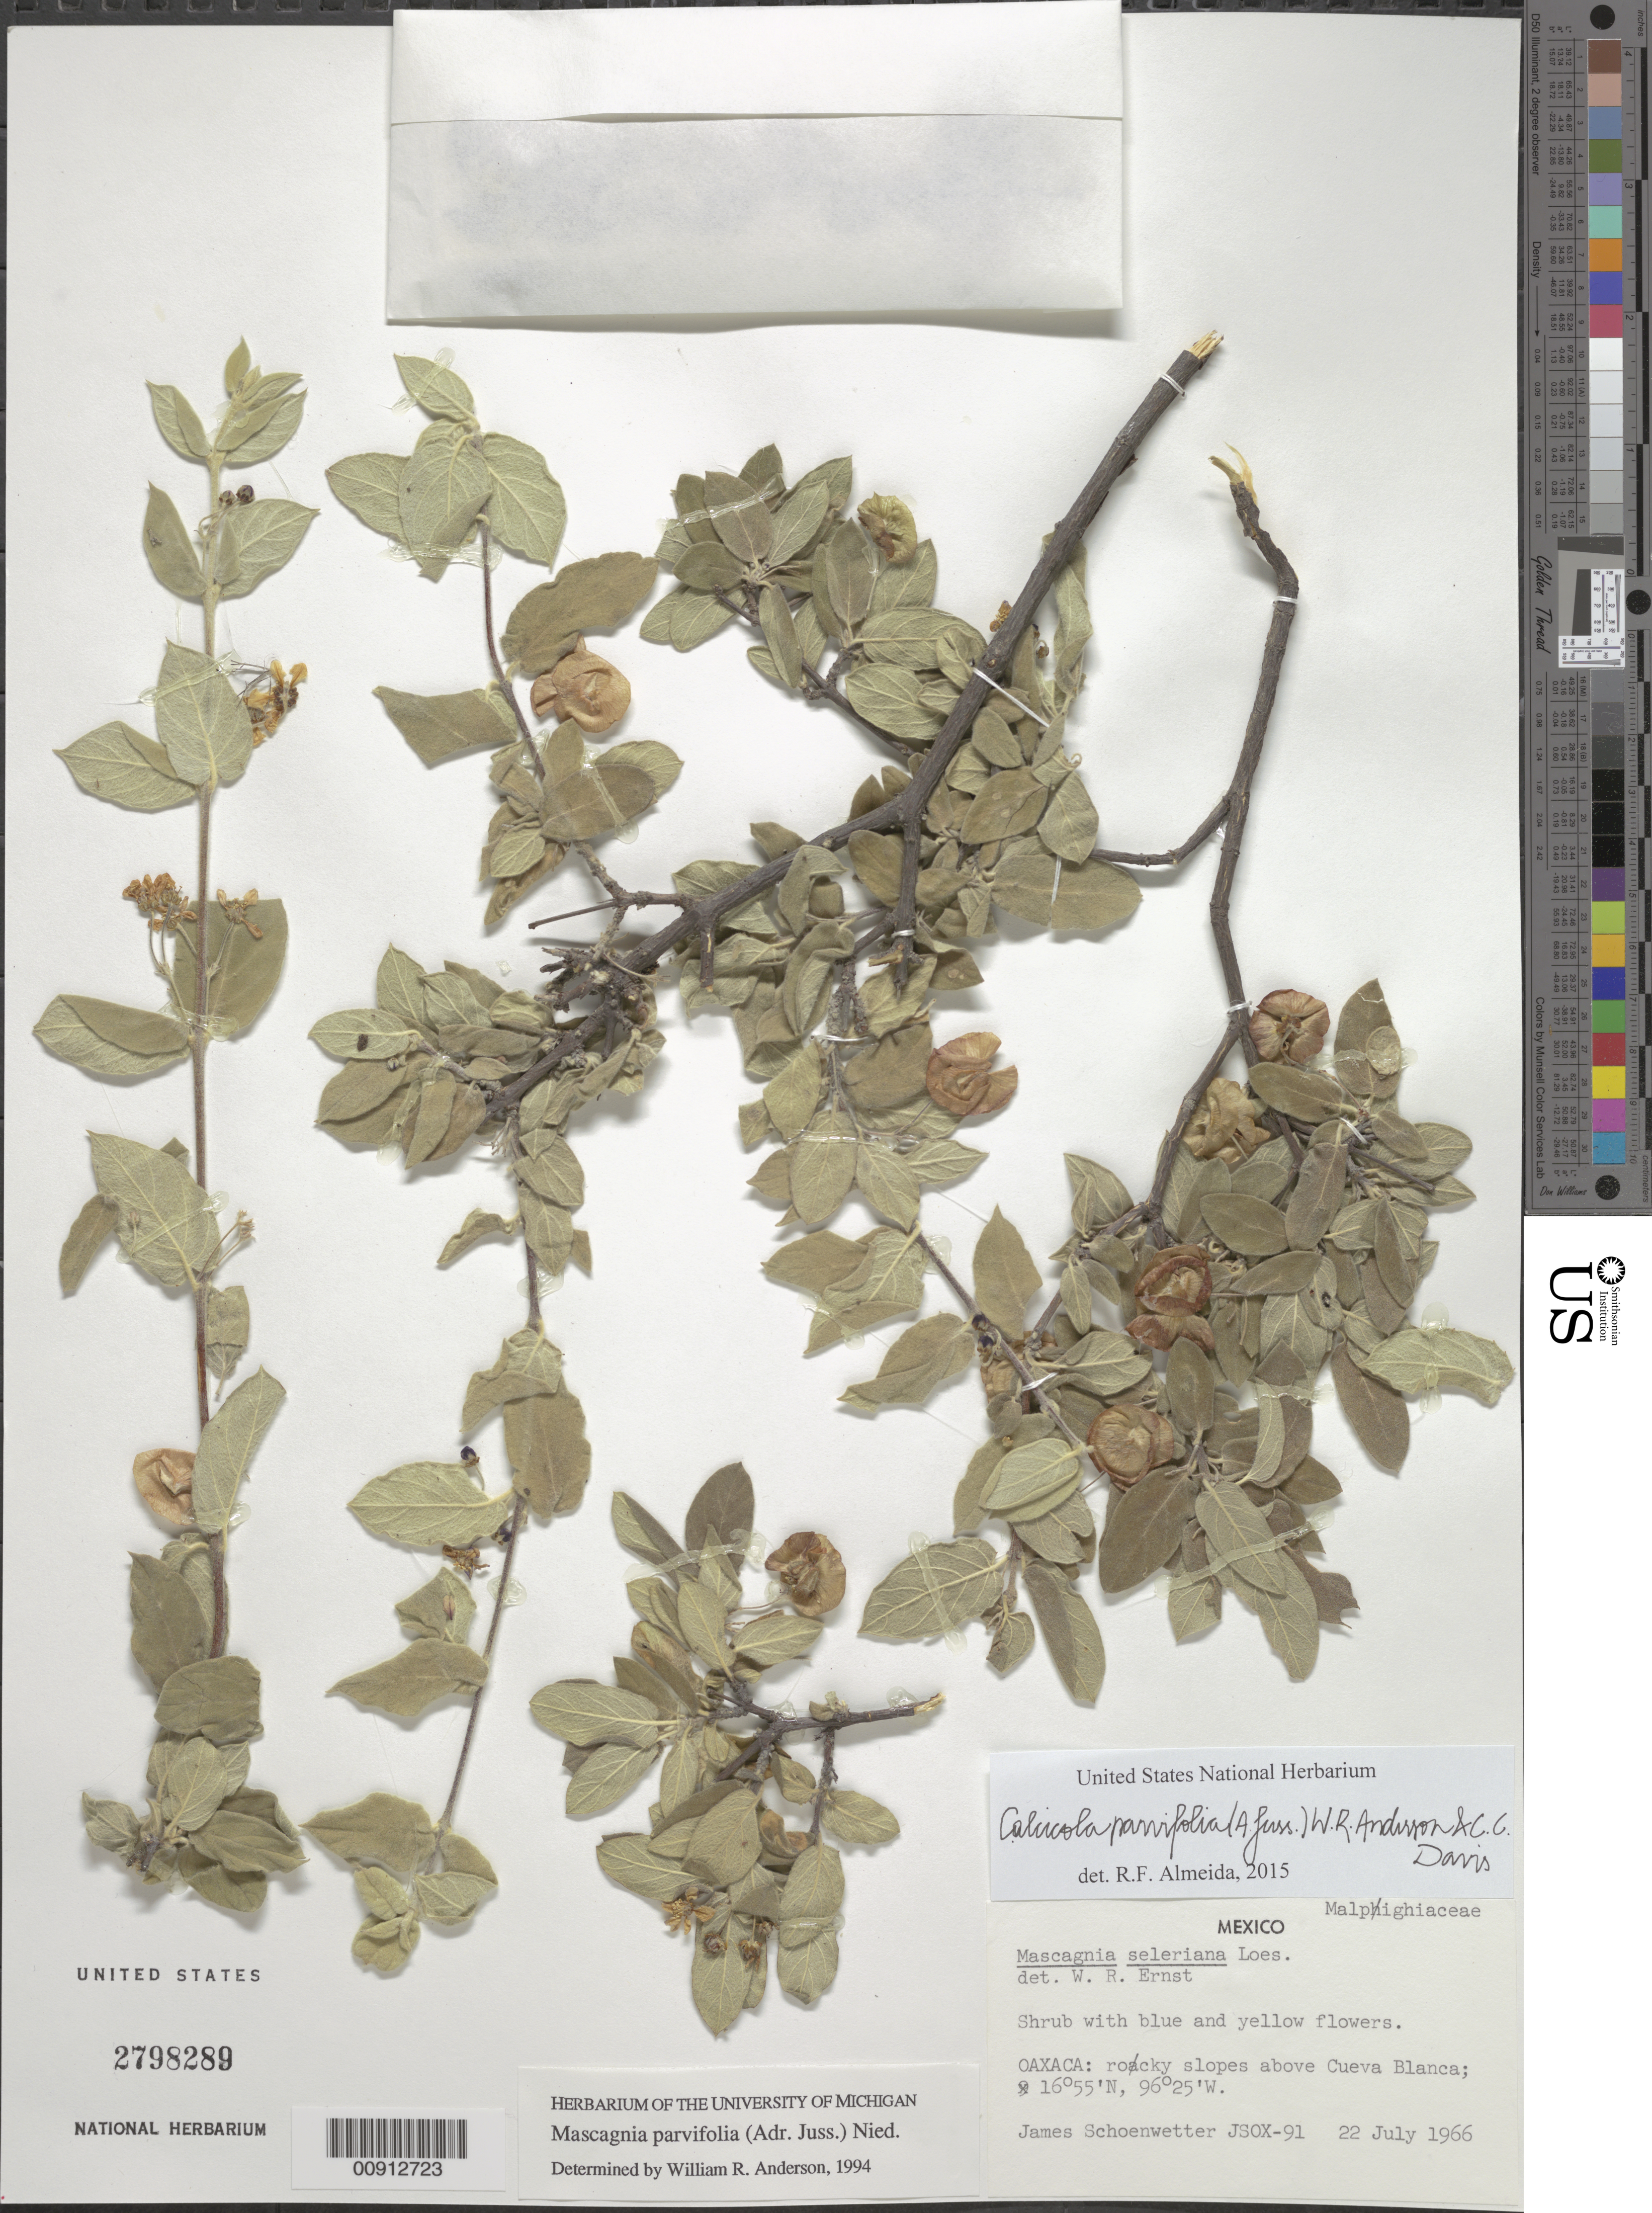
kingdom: Plantae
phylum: Tracheophyta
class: Magnoliopsida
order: Malpighiales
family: Malpighiaceae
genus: Calcicola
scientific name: Calcicola parvifolia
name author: (A. Juss.) W.R. Anderson & C. Davis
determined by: De Almeida, R. F., (HUEFS), Universidade Estadual de Feira de Santana (BRAZIL)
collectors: J. Schoenwetter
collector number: JSOX-91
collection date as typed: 22 Jul 1966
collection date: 1966-07-22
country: Mexico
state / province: Oaxaca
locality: Oaxaca: Rocky slopes above Cueva Blanca.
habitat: Rocky slopes.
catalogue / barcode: US 2798289